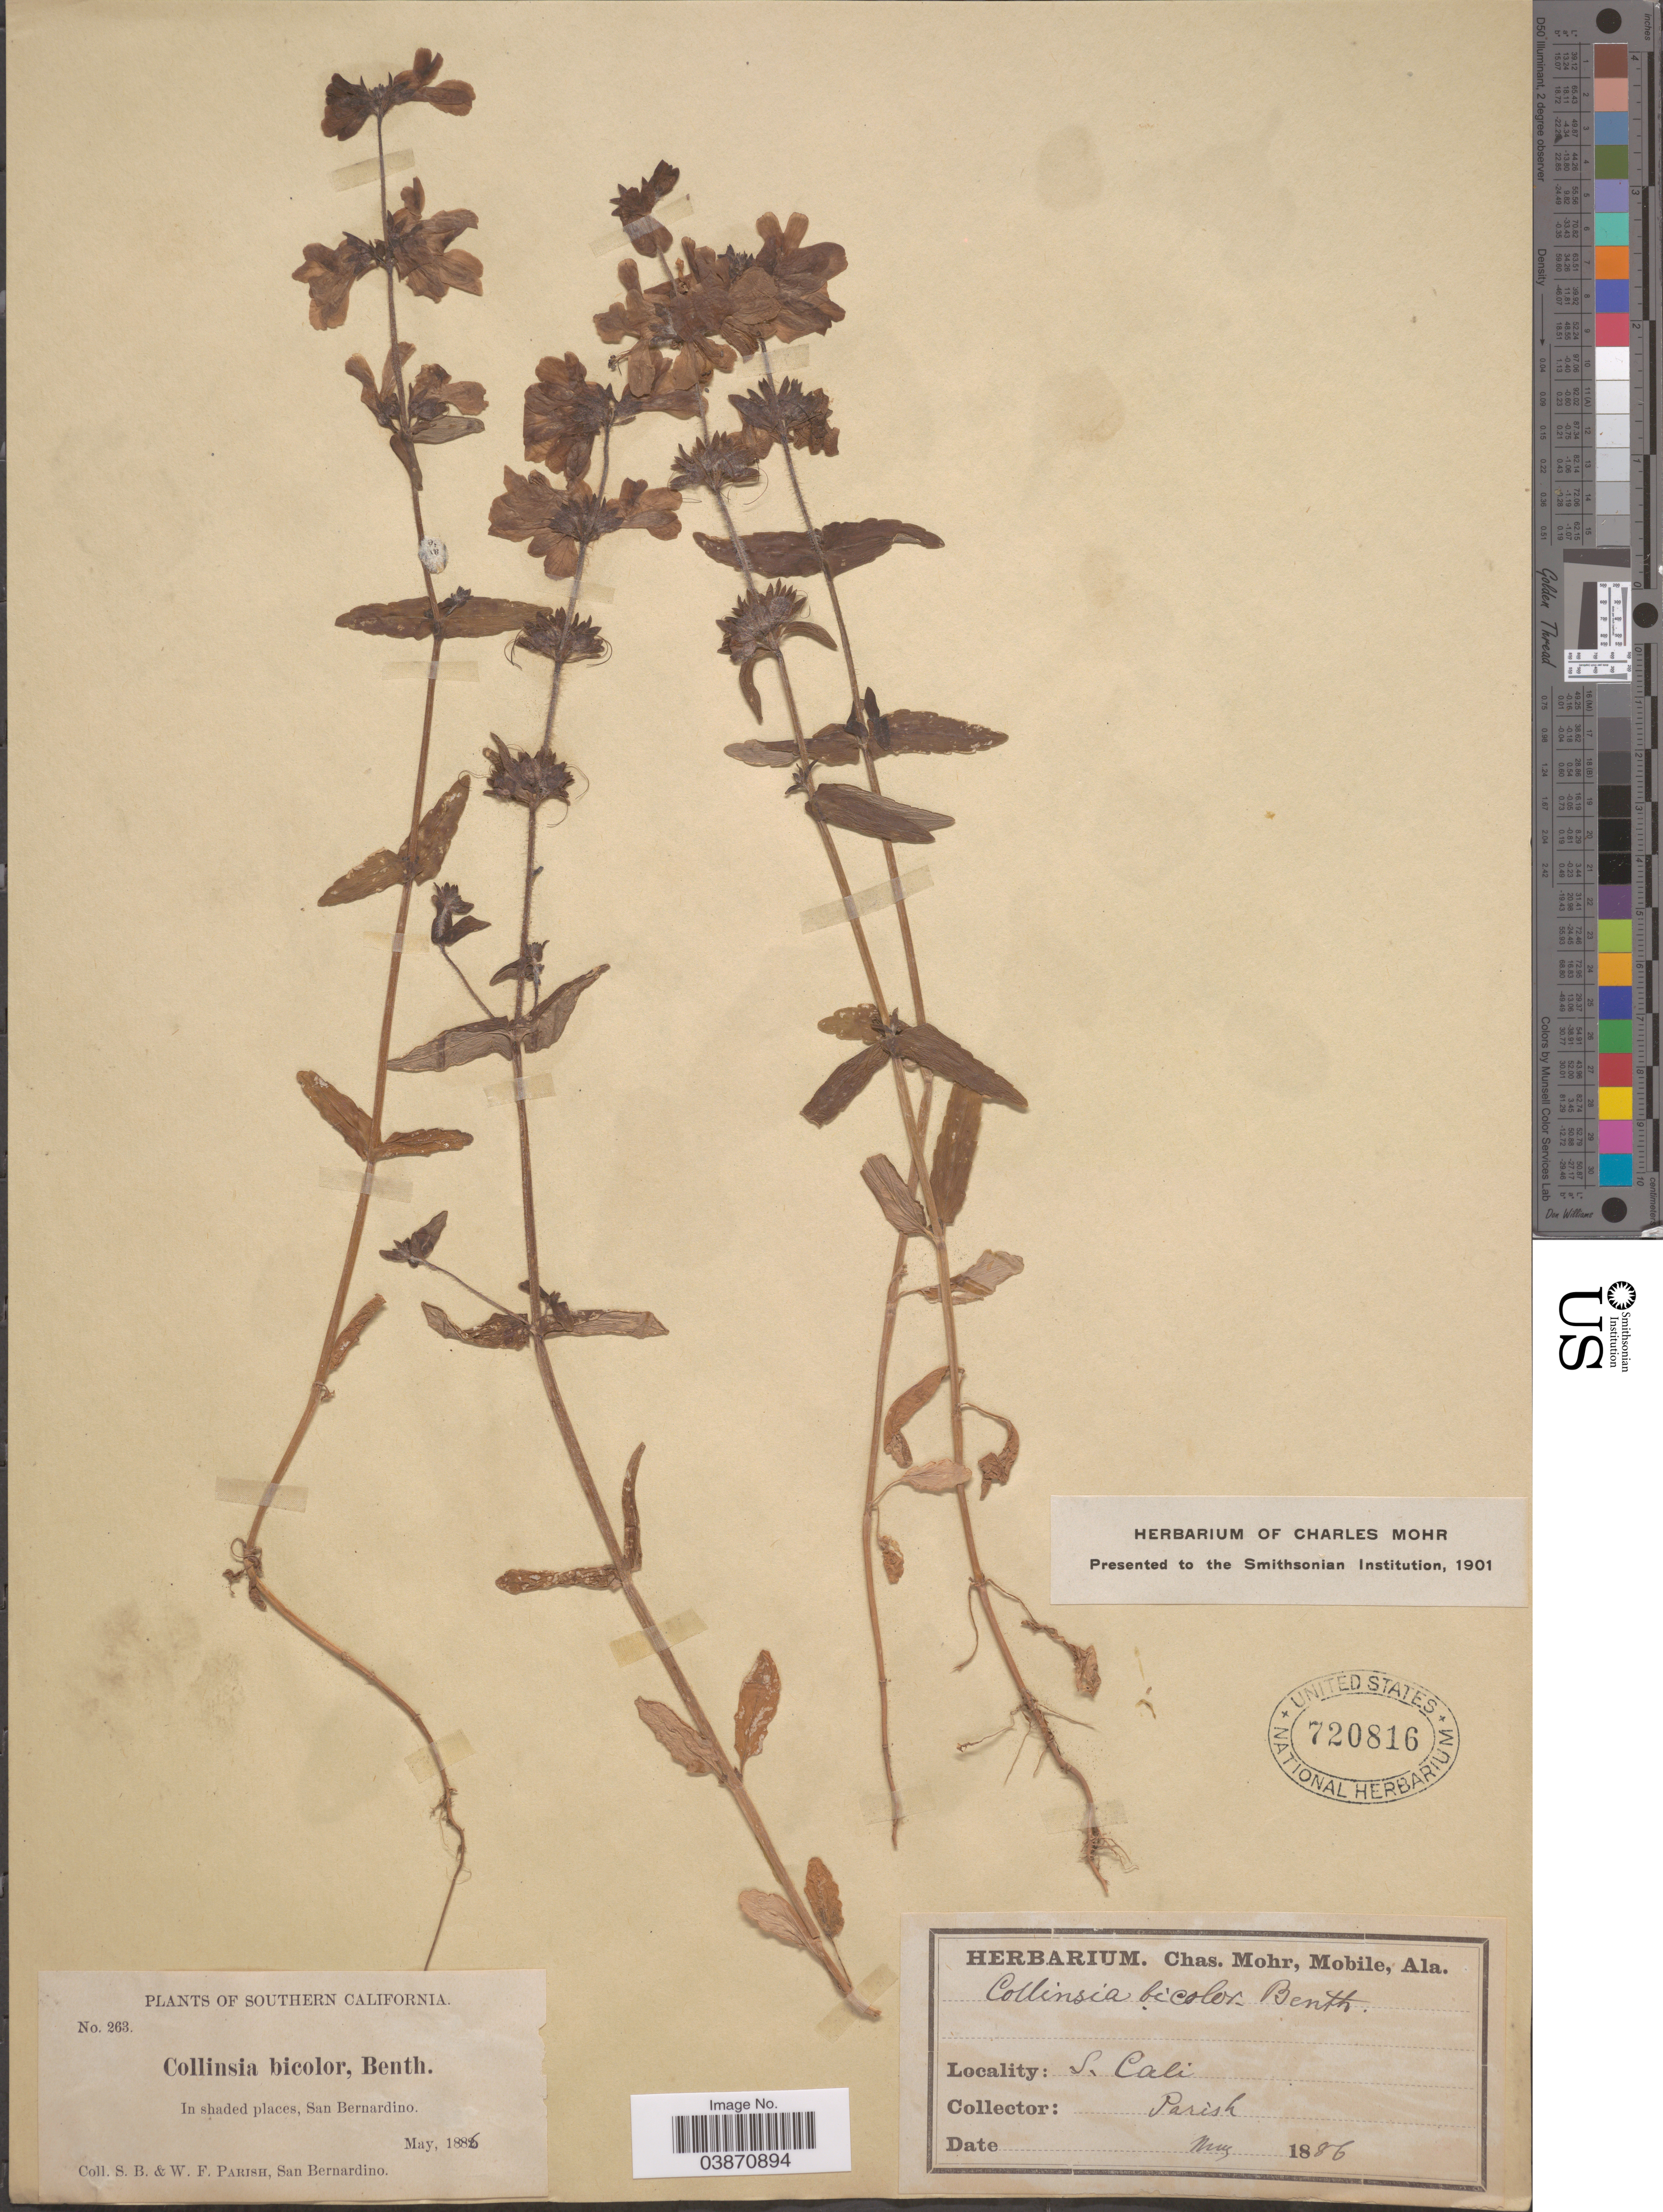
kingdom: Plantae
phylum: Tracheophyta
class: Magnoliopsida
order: Lamiales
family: Plantaginaceae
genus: Collinsia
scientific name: Collinsia bicolor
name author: Raf.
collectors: S. B. Parish & W. F. Parish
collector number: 263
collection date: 1886-05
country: United States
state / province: California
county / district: San Bernardino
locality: Southern California. San Bernardino.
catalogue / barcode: US 720816